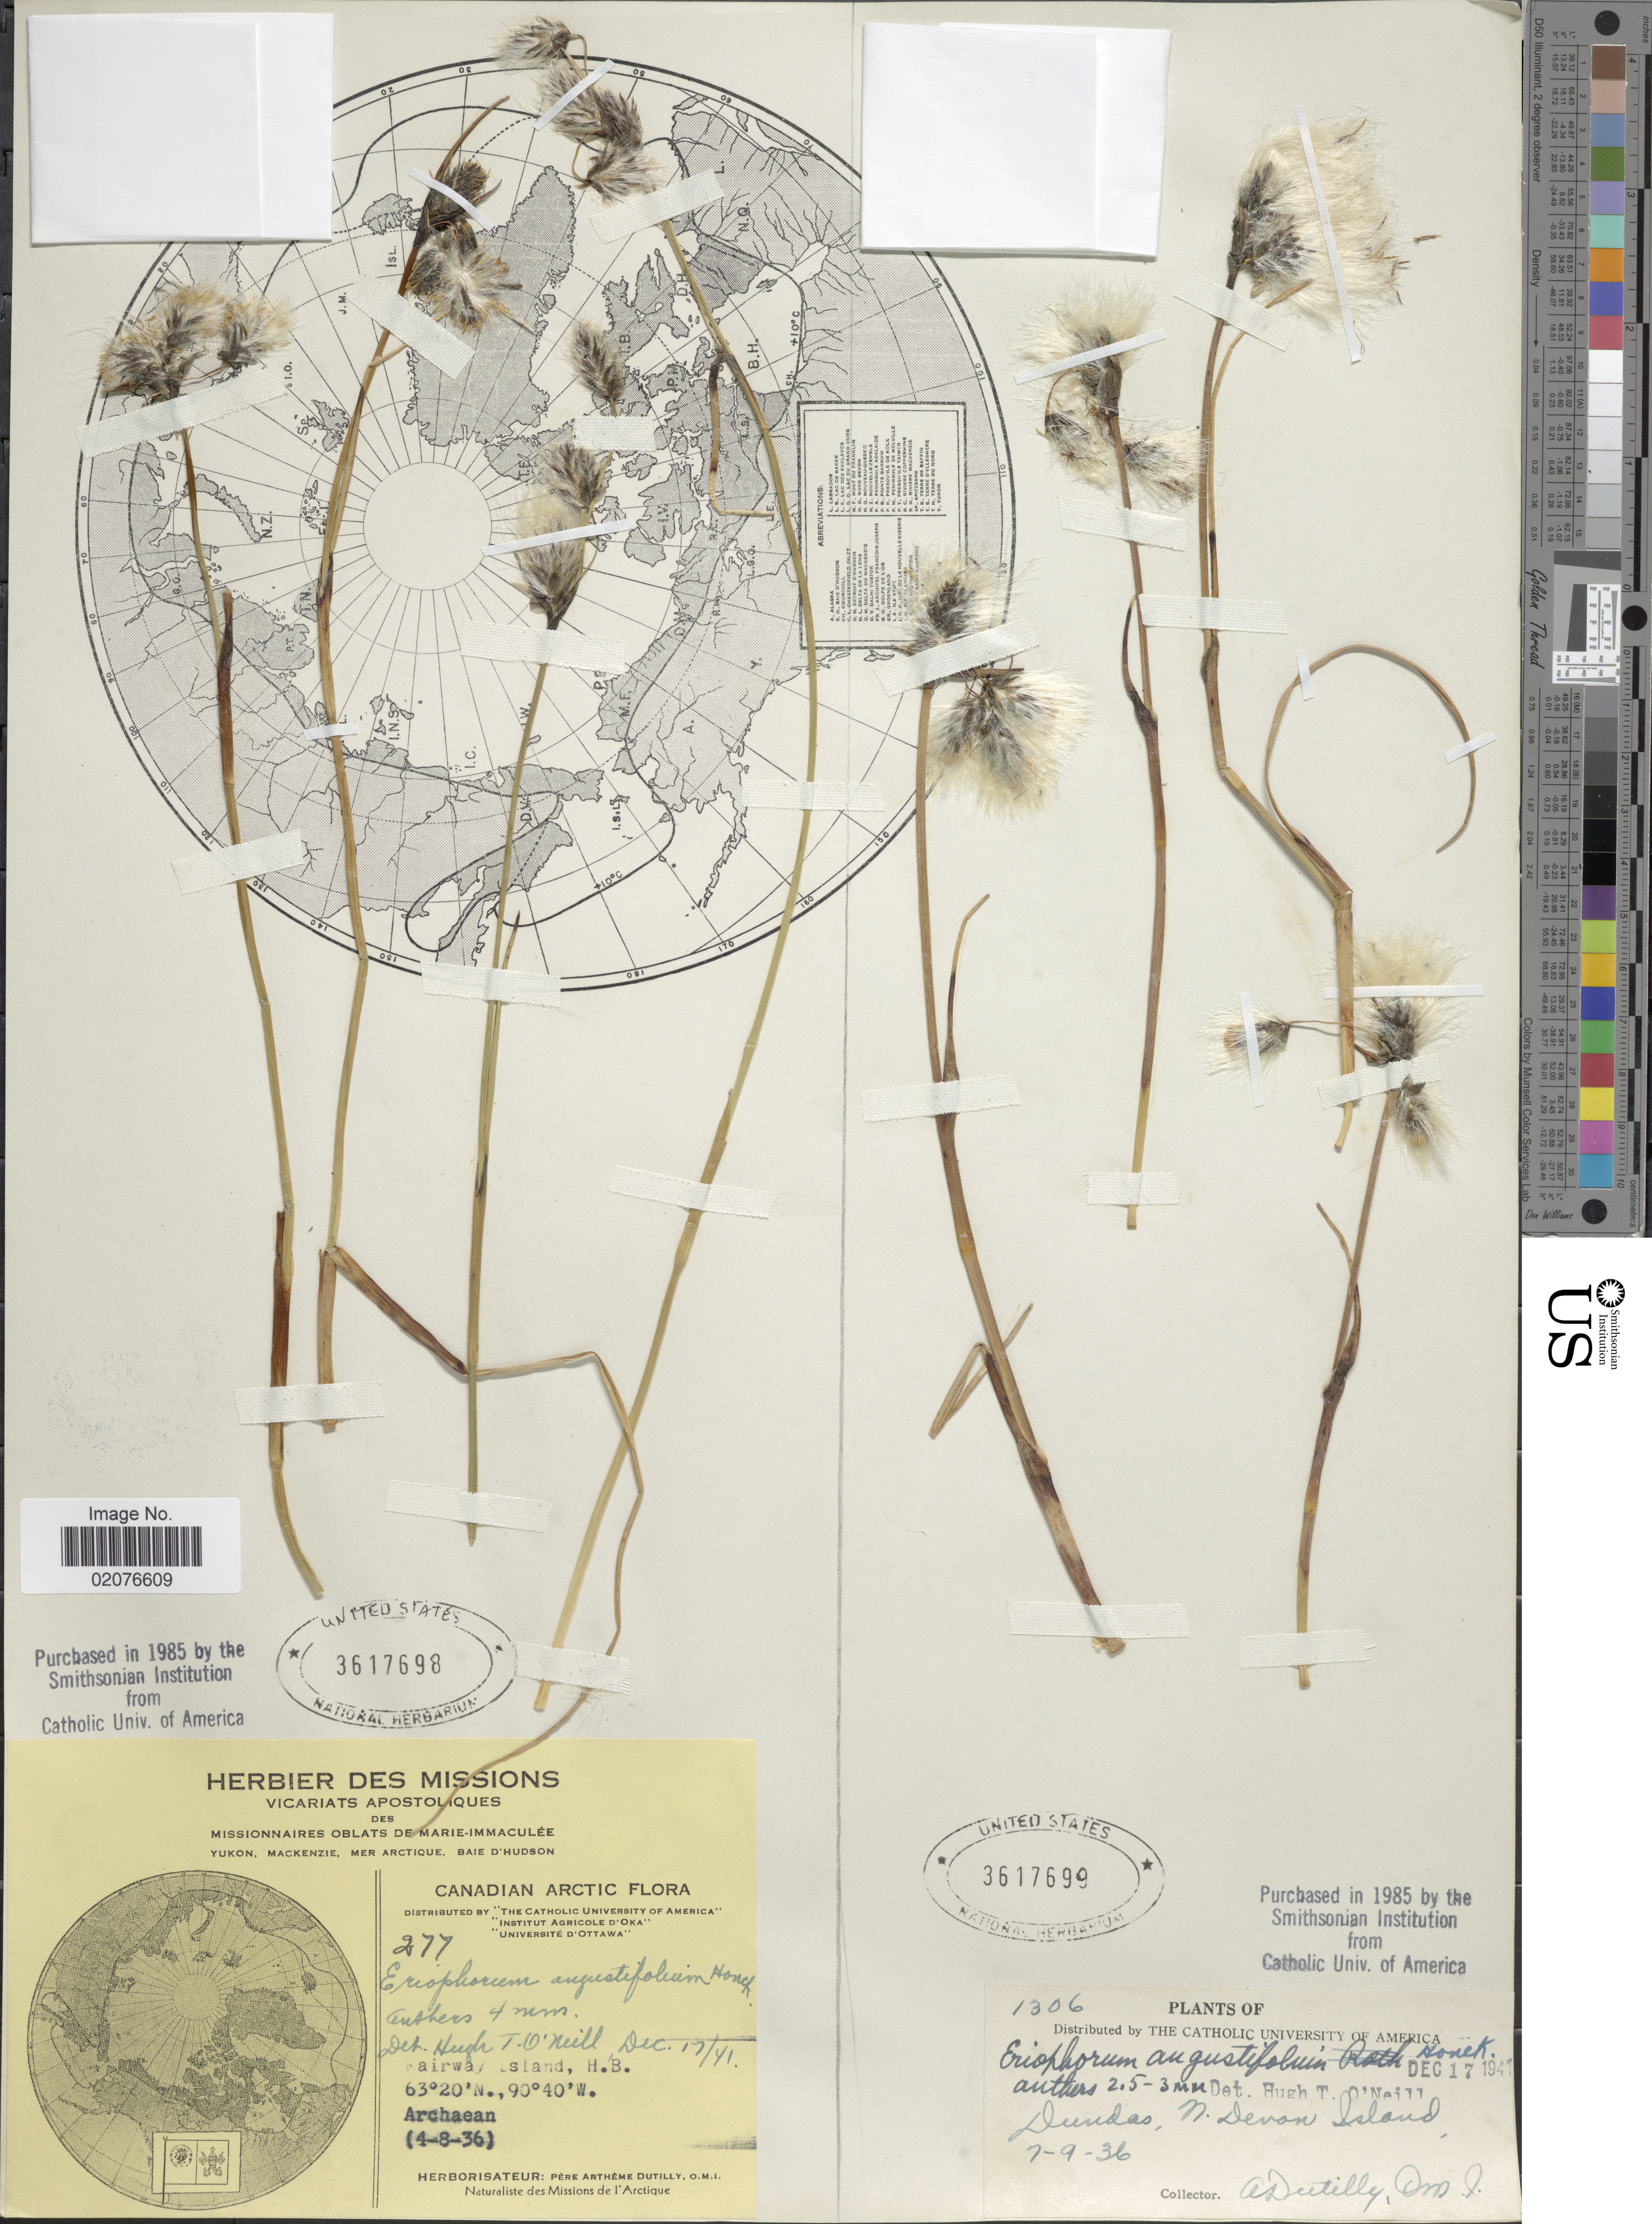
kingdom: Plantae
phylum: Tracheophyta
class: Liliopsida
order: Poales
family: Cyperaceae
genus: Eriophorum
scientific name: Eriophorum angustifolium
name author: Honck.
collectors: P. Dutilly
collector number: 277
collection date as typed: Transcribed d/m/y: 4/8/36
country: Canada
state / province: Nunavut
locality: Canadian Arctic , Fairway Island, Archaean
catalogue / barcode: US 3617698